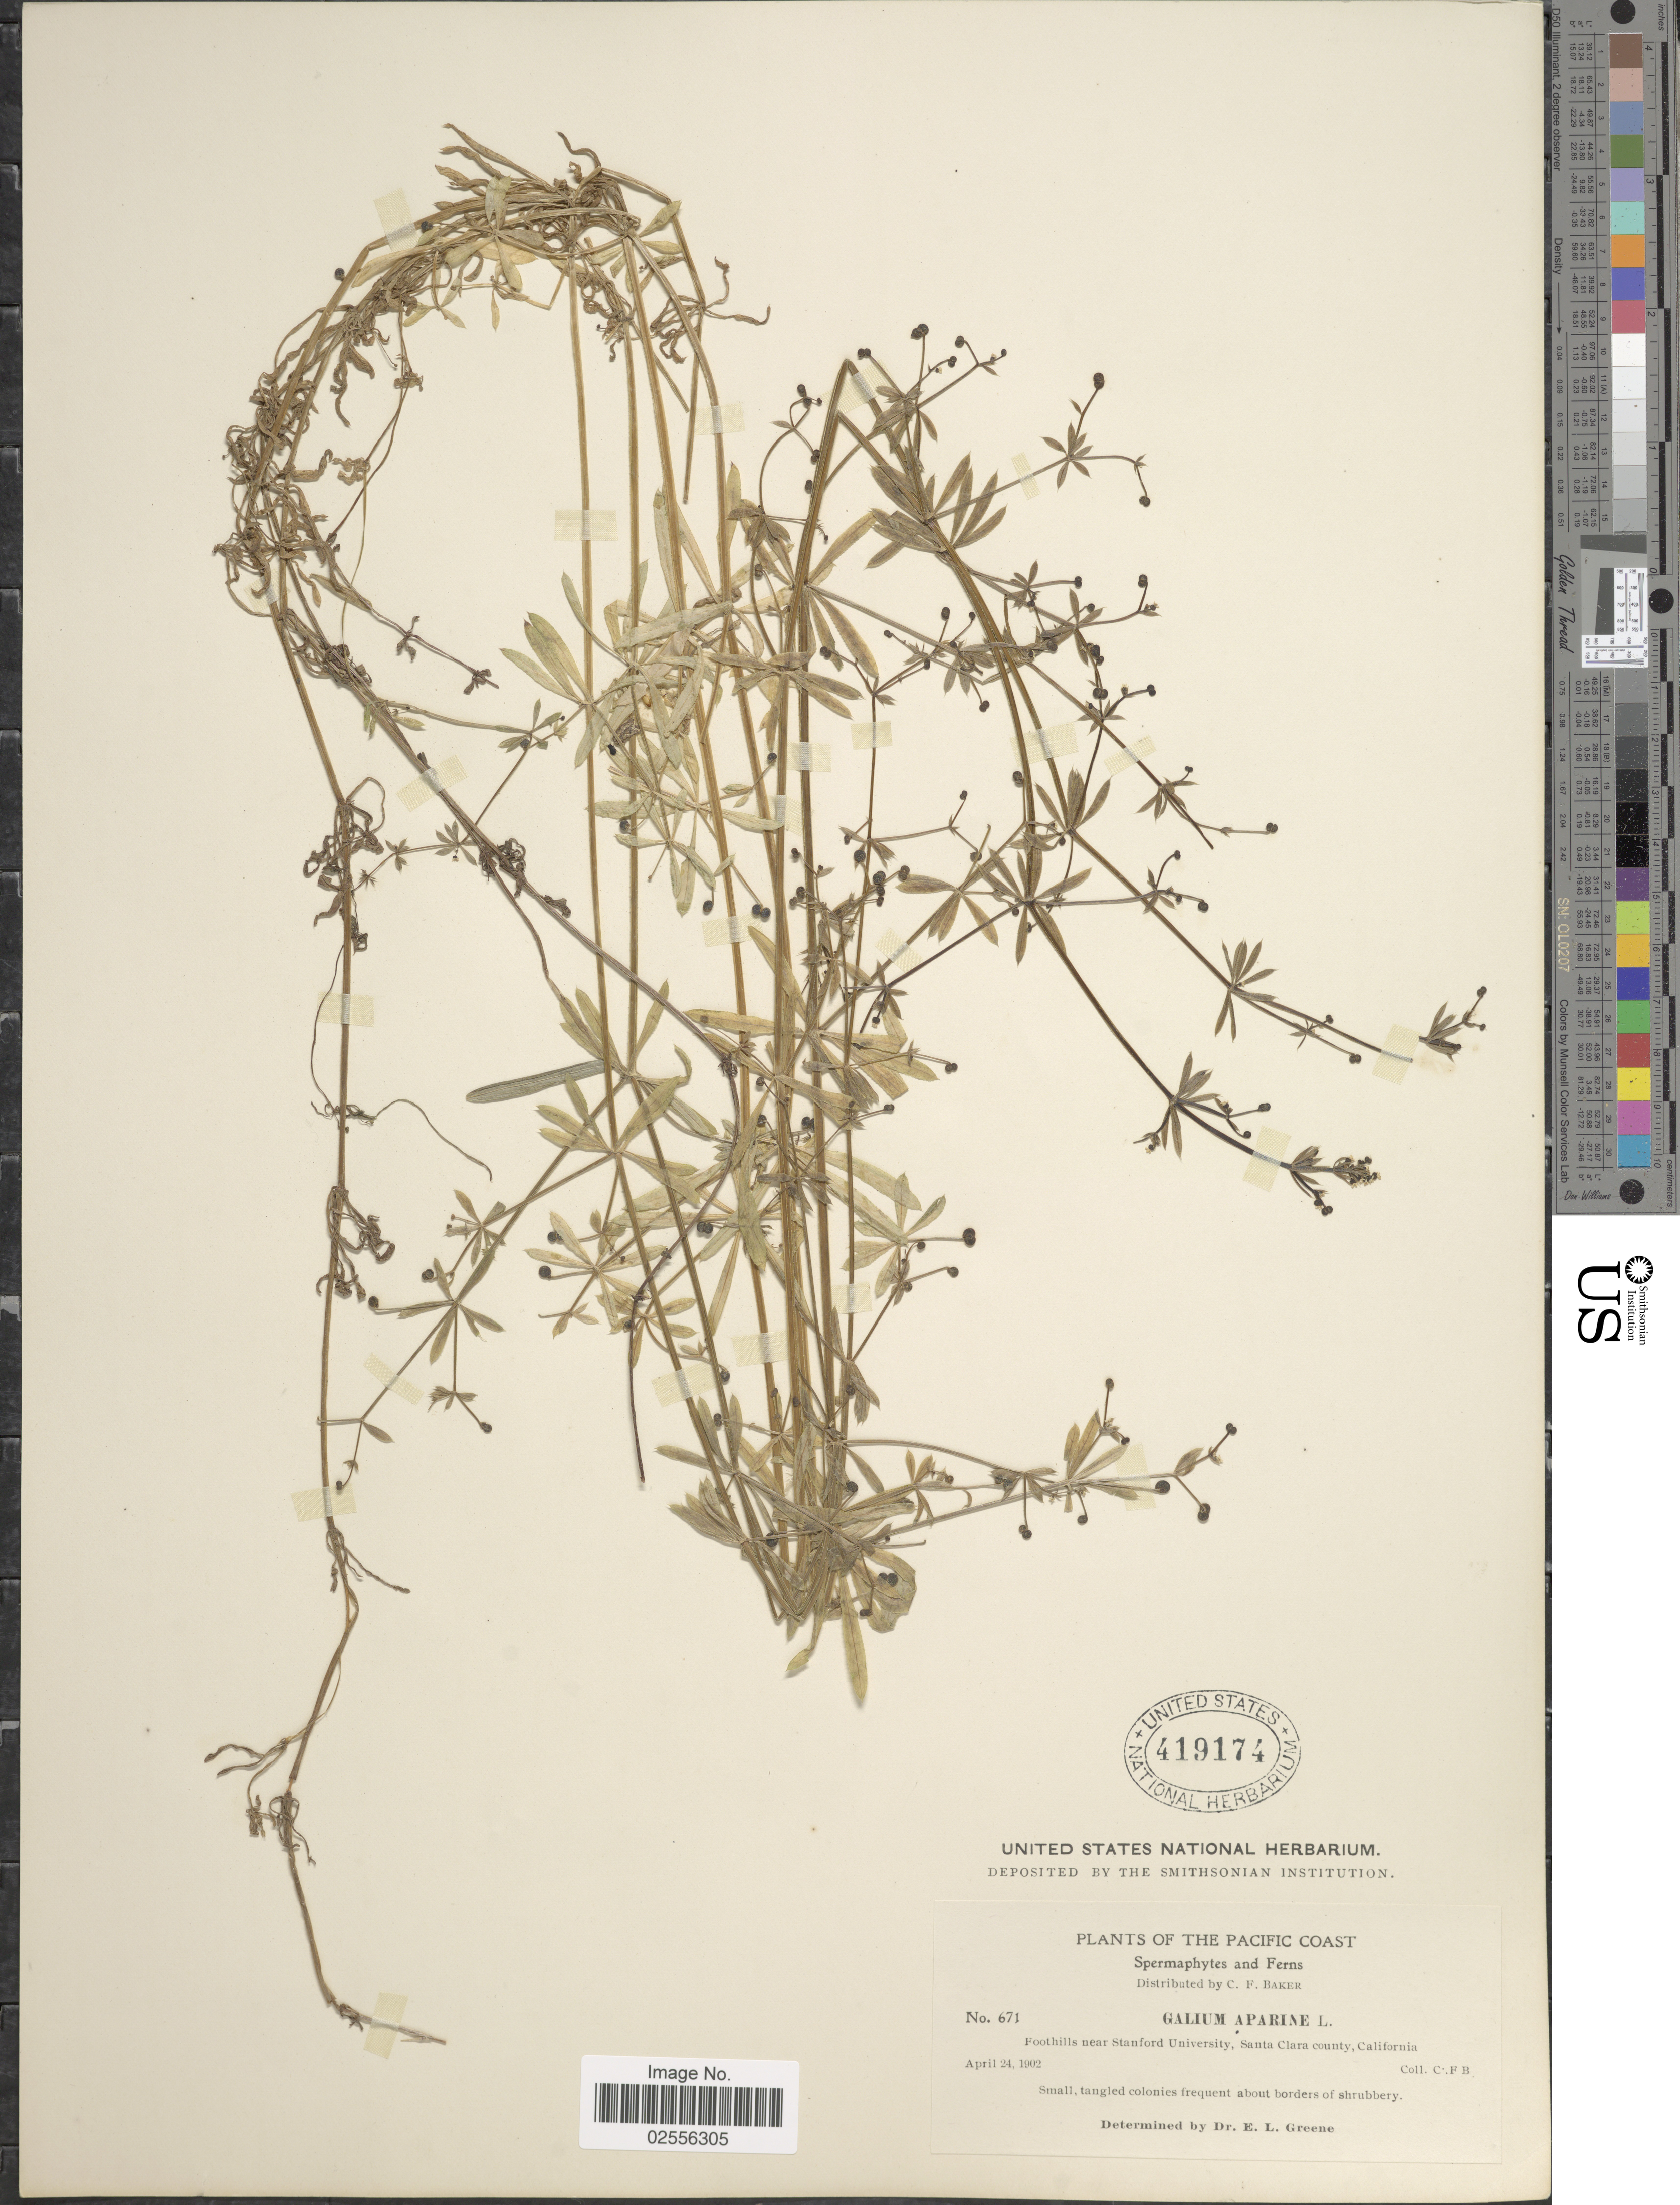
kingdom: Plantae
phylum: Tracheophyta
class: Magnoliopsida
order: Gentianales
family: Rubiaceae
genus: Galium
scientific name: Galium aparine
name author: L.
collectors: C. F. Baker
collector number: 671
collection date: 1902-04-24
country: United States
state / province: California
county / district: Santa Clara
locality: Pacific Coast. near Stanford University, Santa Clara county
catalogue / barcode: US 419174